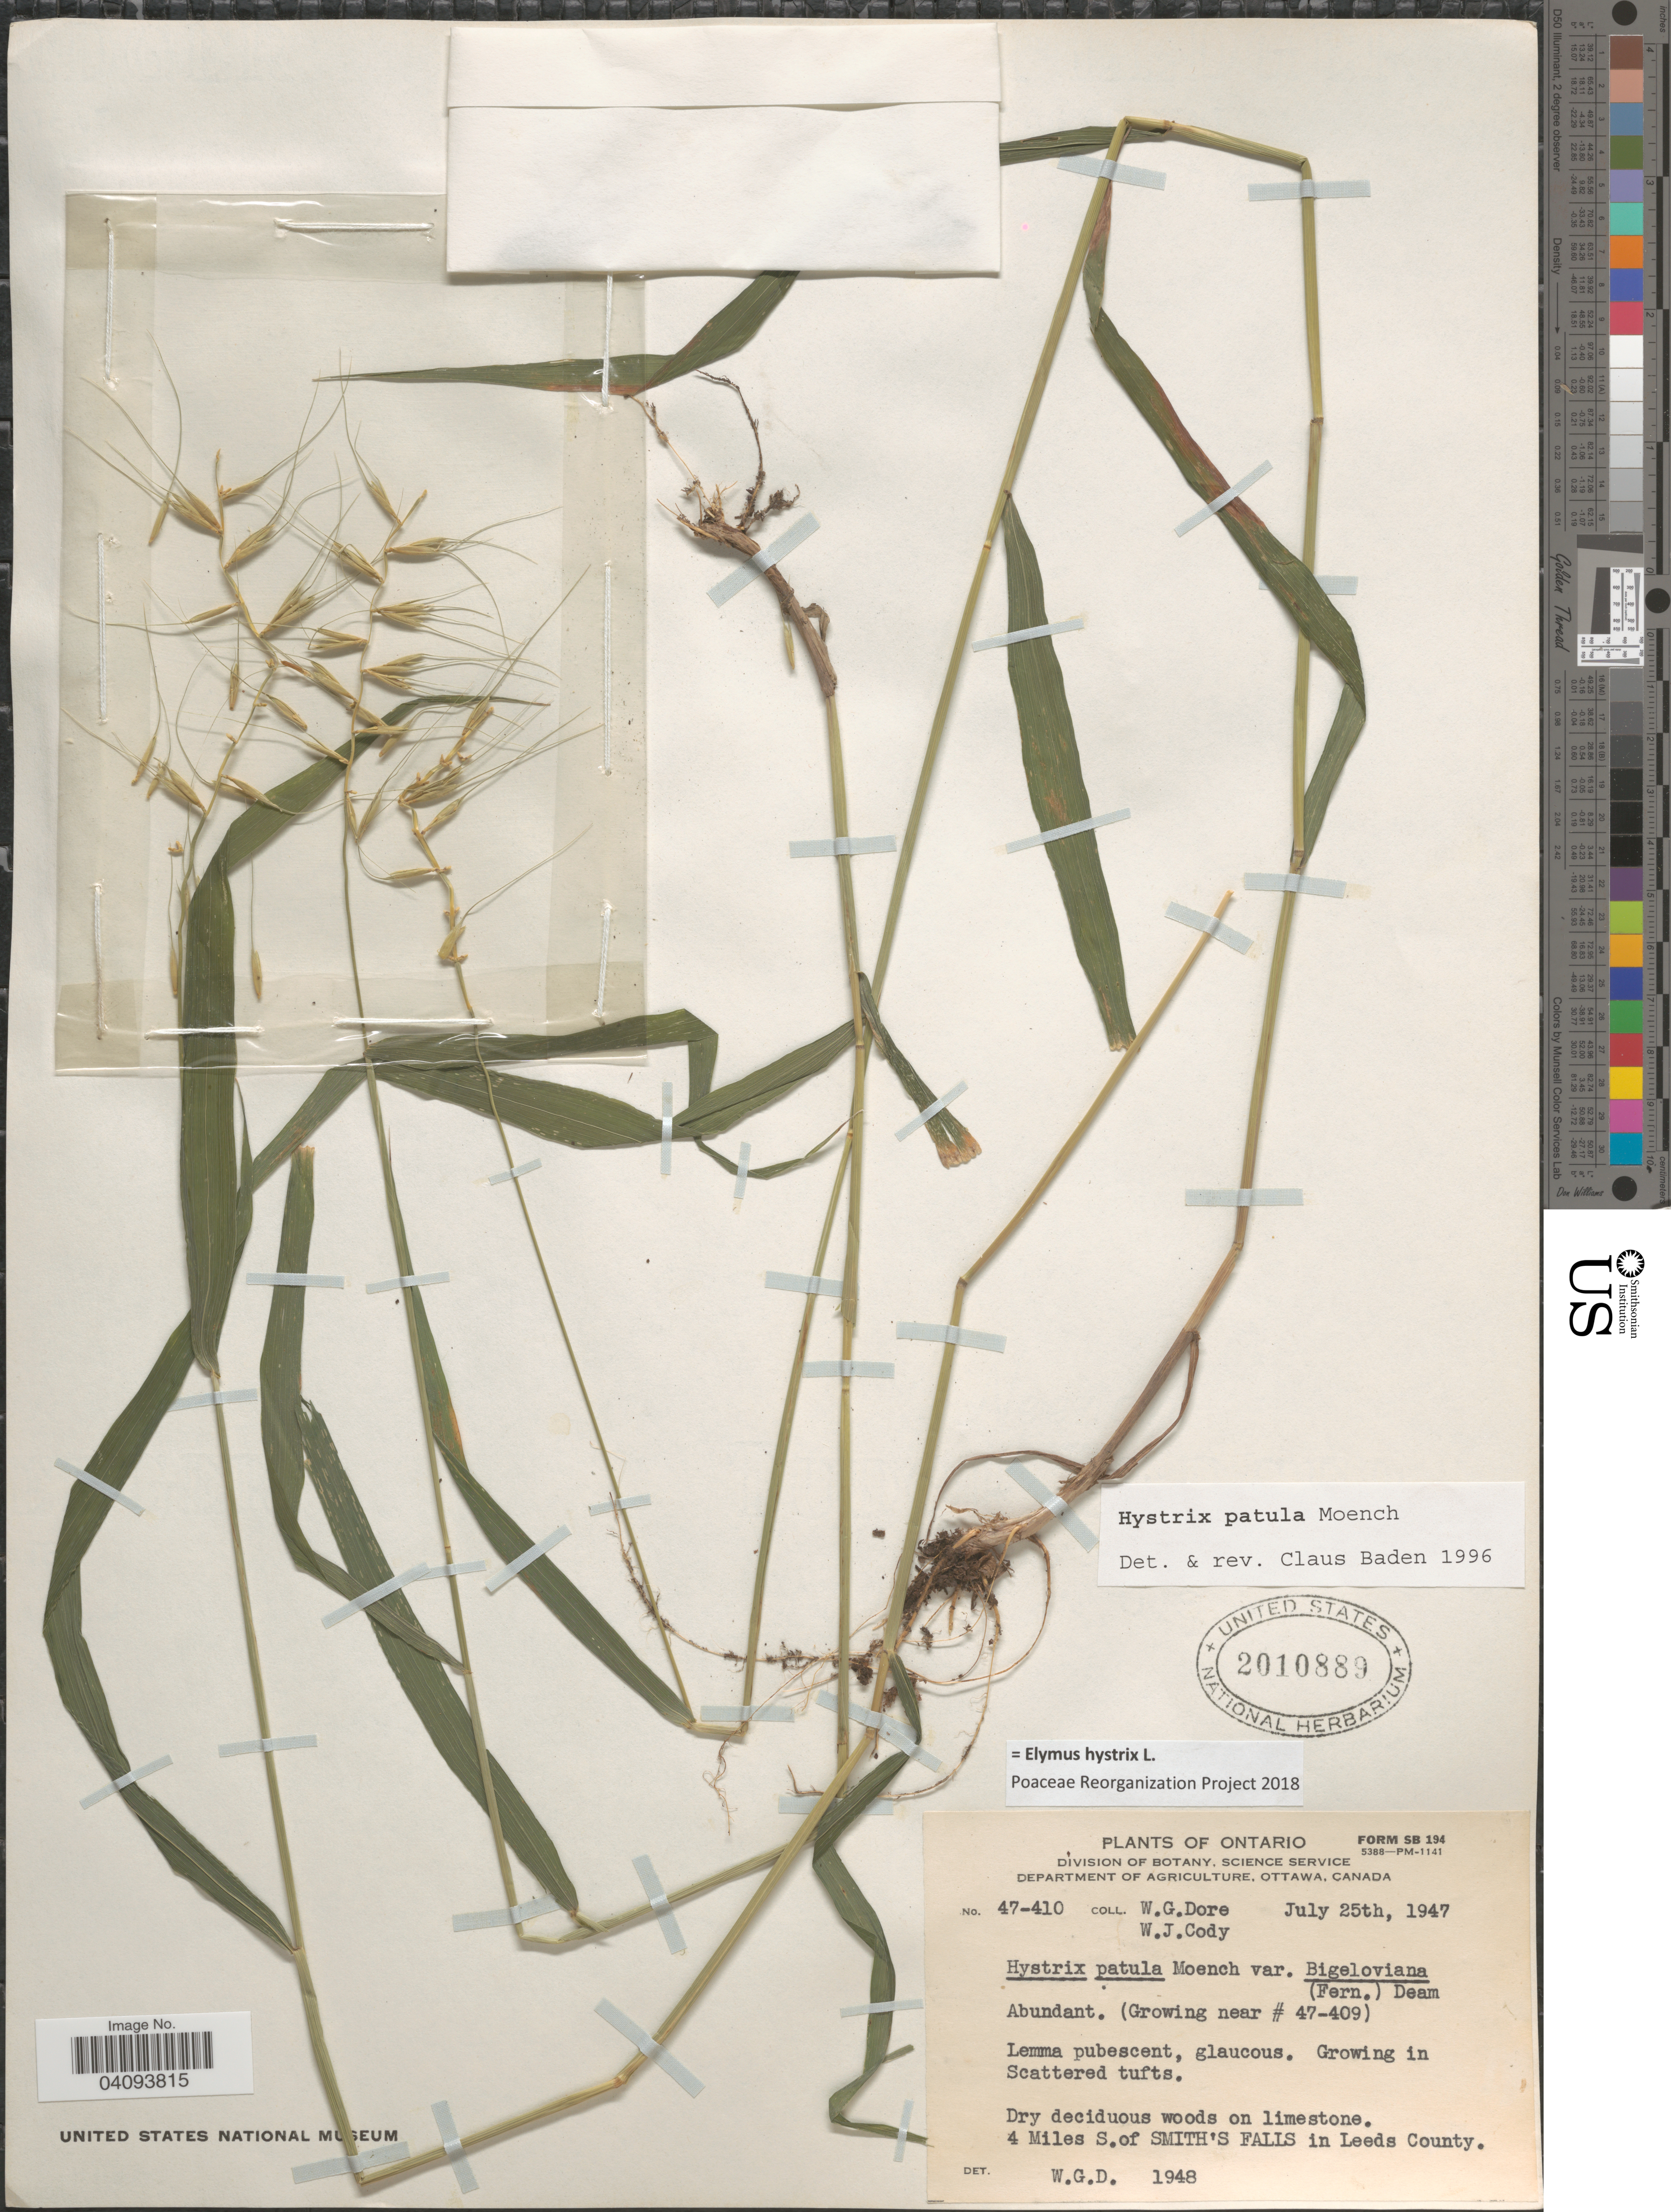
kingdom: Plantae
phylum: Tracheophyta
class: Liliopsida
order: Poales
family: Poaceae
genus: Elymus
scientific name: Elymus hystrix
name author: L.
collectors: W. Dore & W. Cody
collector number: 47-410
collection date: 1947-07-25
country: Canada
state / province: Ontario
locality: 4 Miles S. of Smith's Falls in Leeds County.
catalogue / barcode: US 2010889